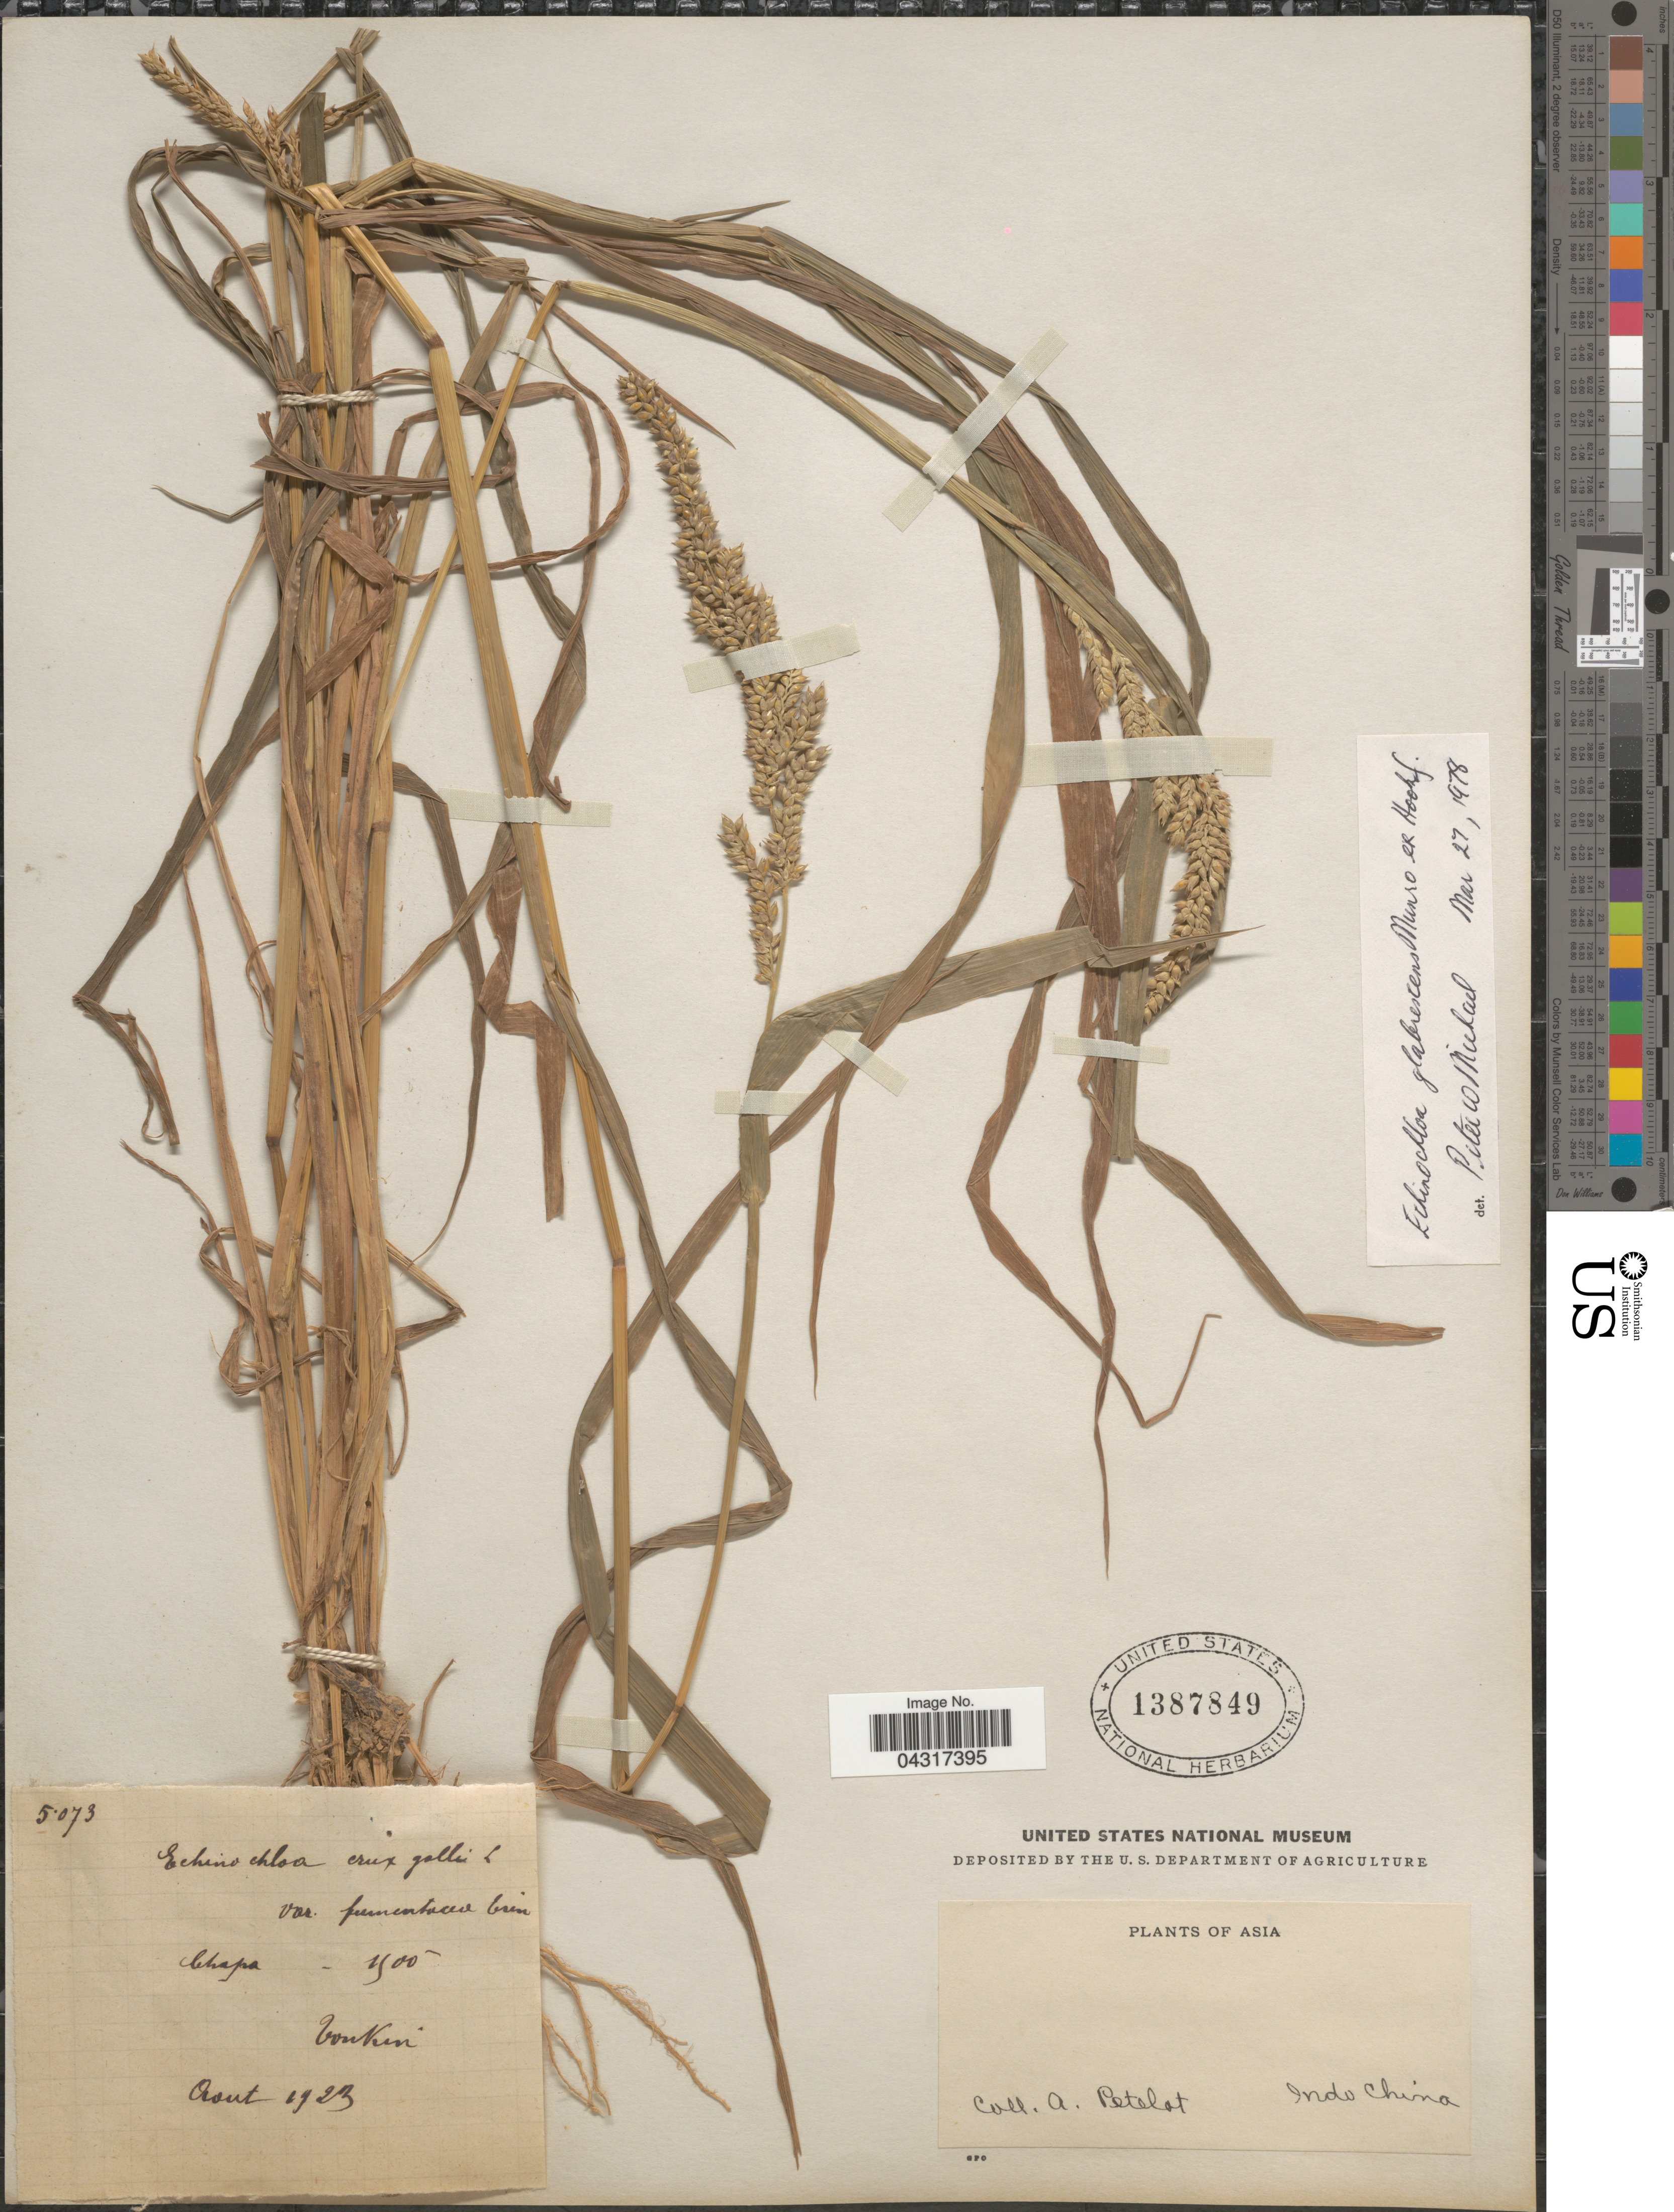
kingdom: Plantae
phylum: Tracheophyta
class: Liliopsida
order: Poales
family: Poaceae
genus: Echinochloa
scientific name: Echinochloa glabrescens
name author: Munro ex Hook. f.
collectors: A. Petelot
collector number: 5073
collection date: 1923-08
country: Vietnam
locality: Chapa. Tonkin. Asia.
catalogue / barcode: US 1387849